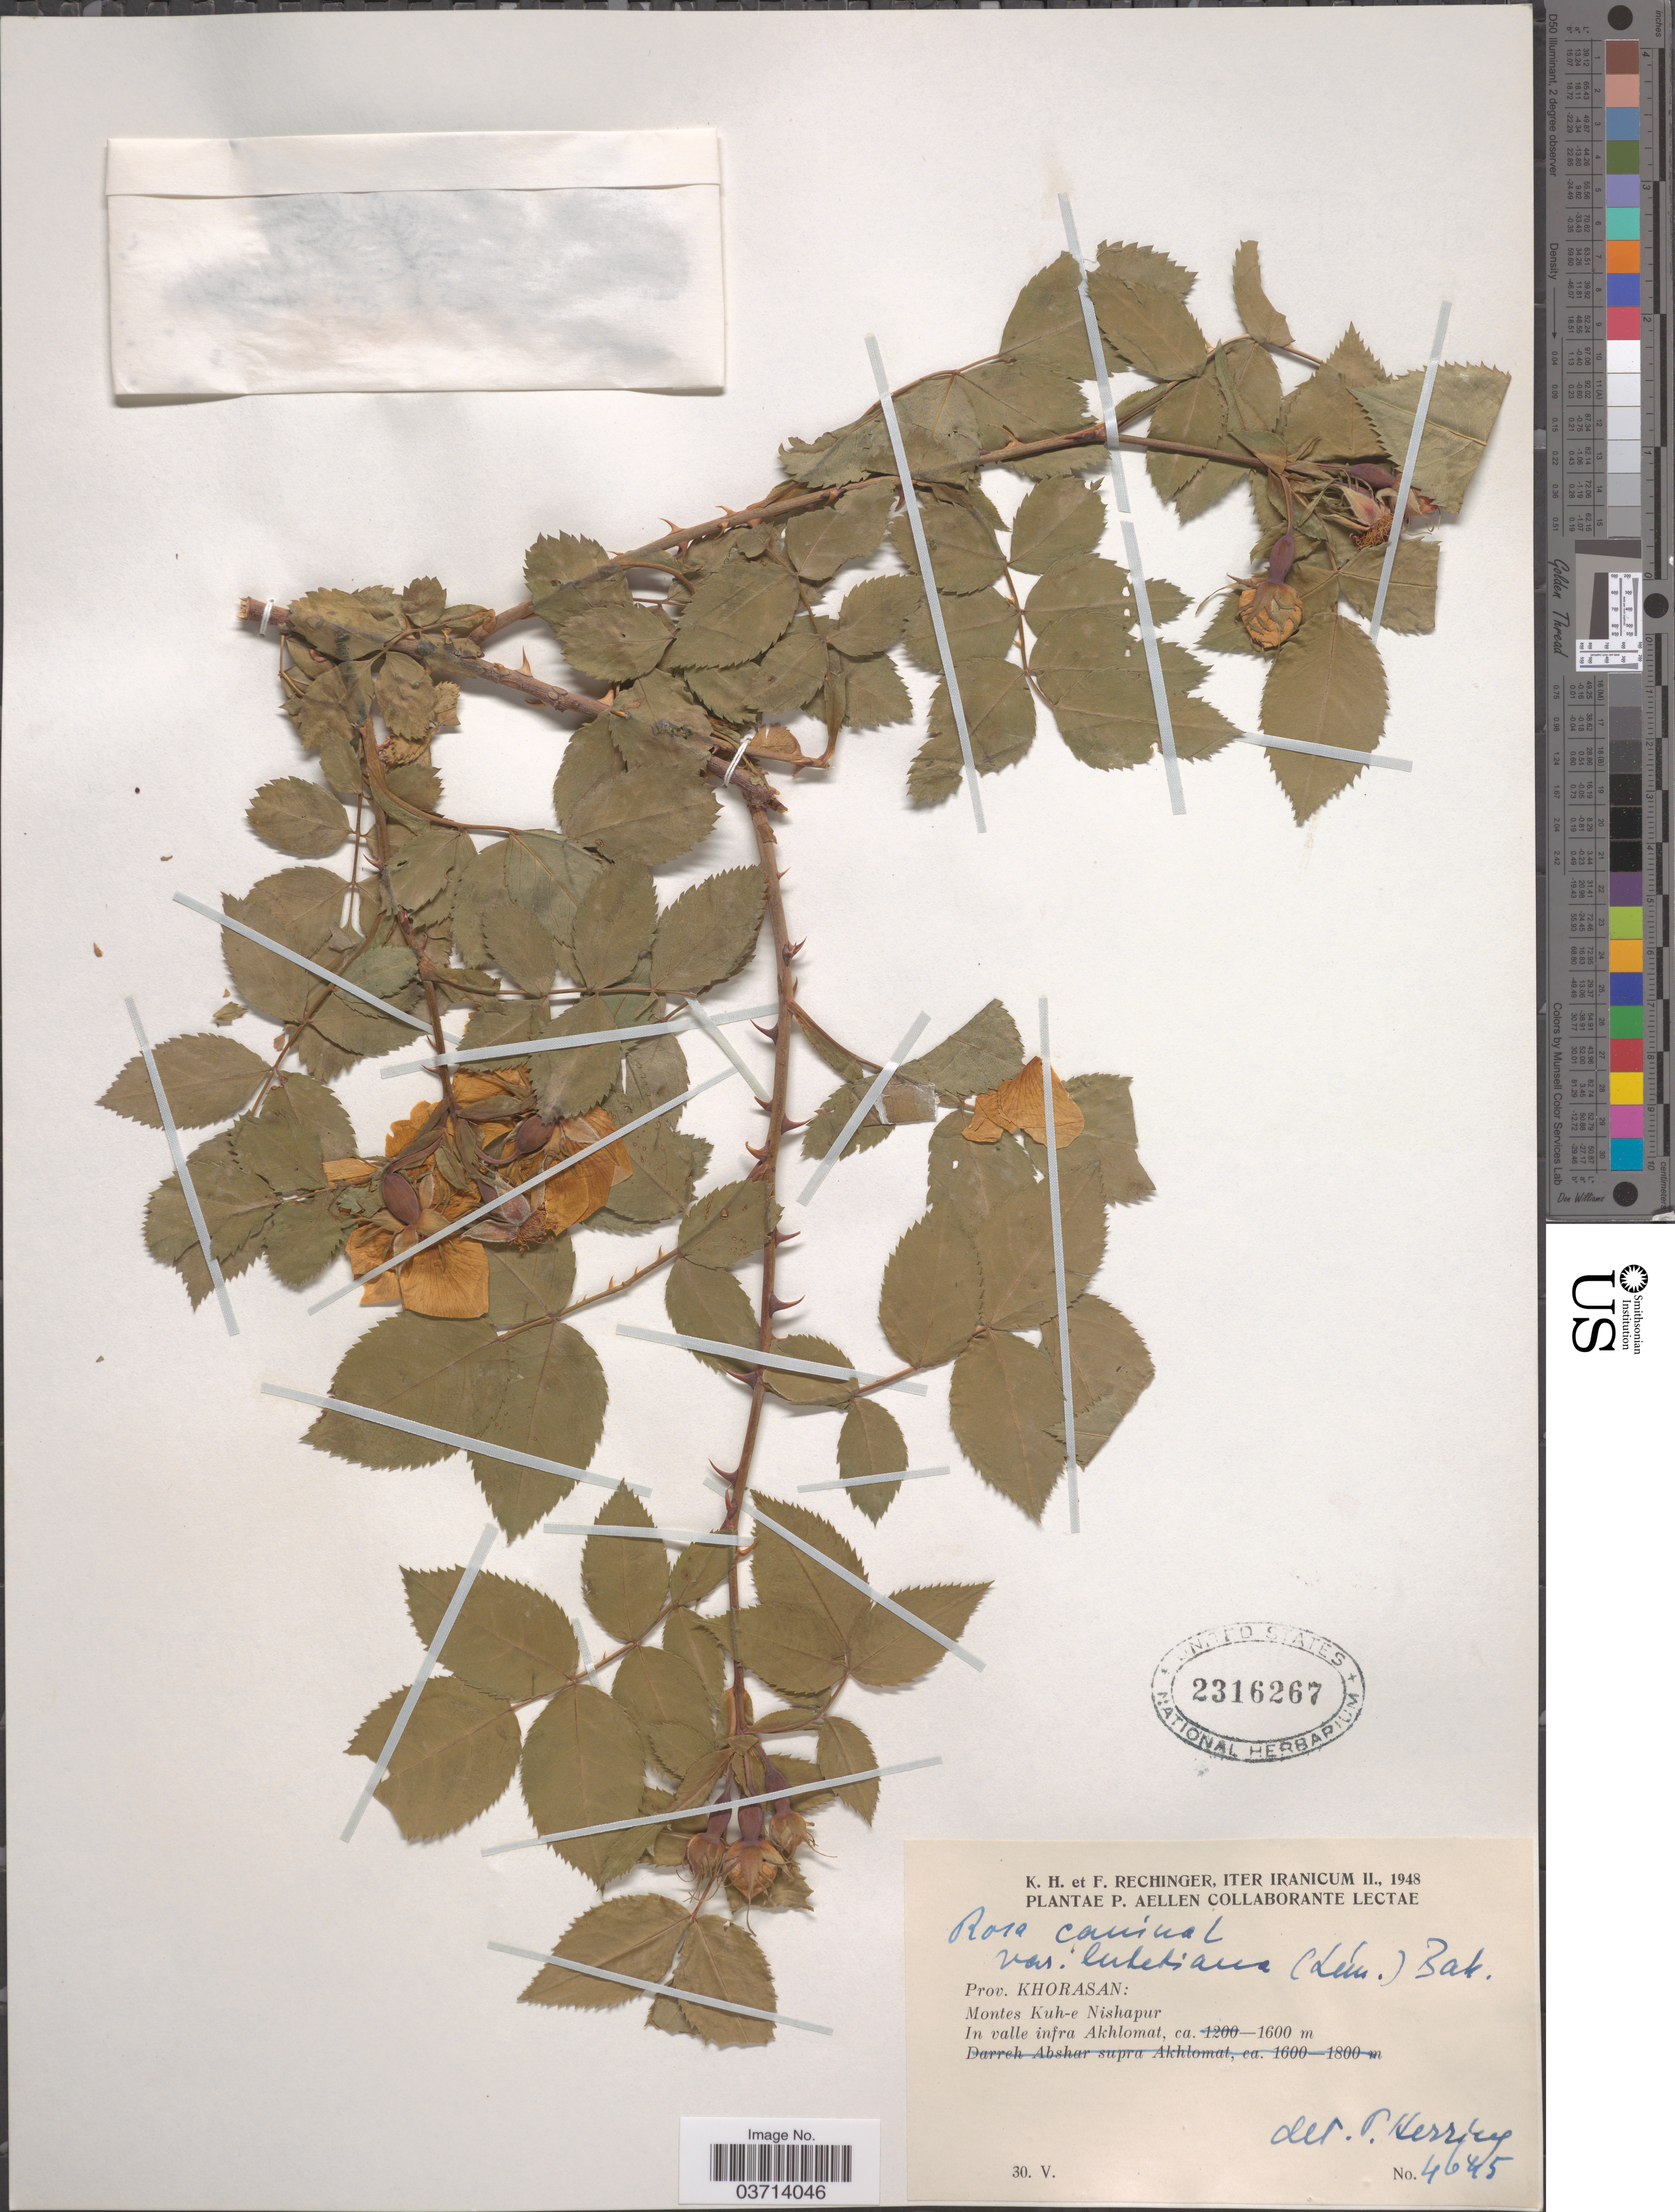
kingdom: Plantae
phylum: Tracheophyta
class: Magnoliopsida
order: Rosales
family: Rosaceae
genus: Rosa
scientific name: Rosa canina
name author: L.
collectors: K. H. Rechinger & F. Rechinger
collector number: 4645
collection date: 1948-05-30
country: Iran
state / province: Khorasan [obsolete]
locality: Prov. Khorasan: Montes Kuh-e Nishapur. In valle infra Akhlomat.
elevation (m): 1600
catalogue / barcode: US 2316267